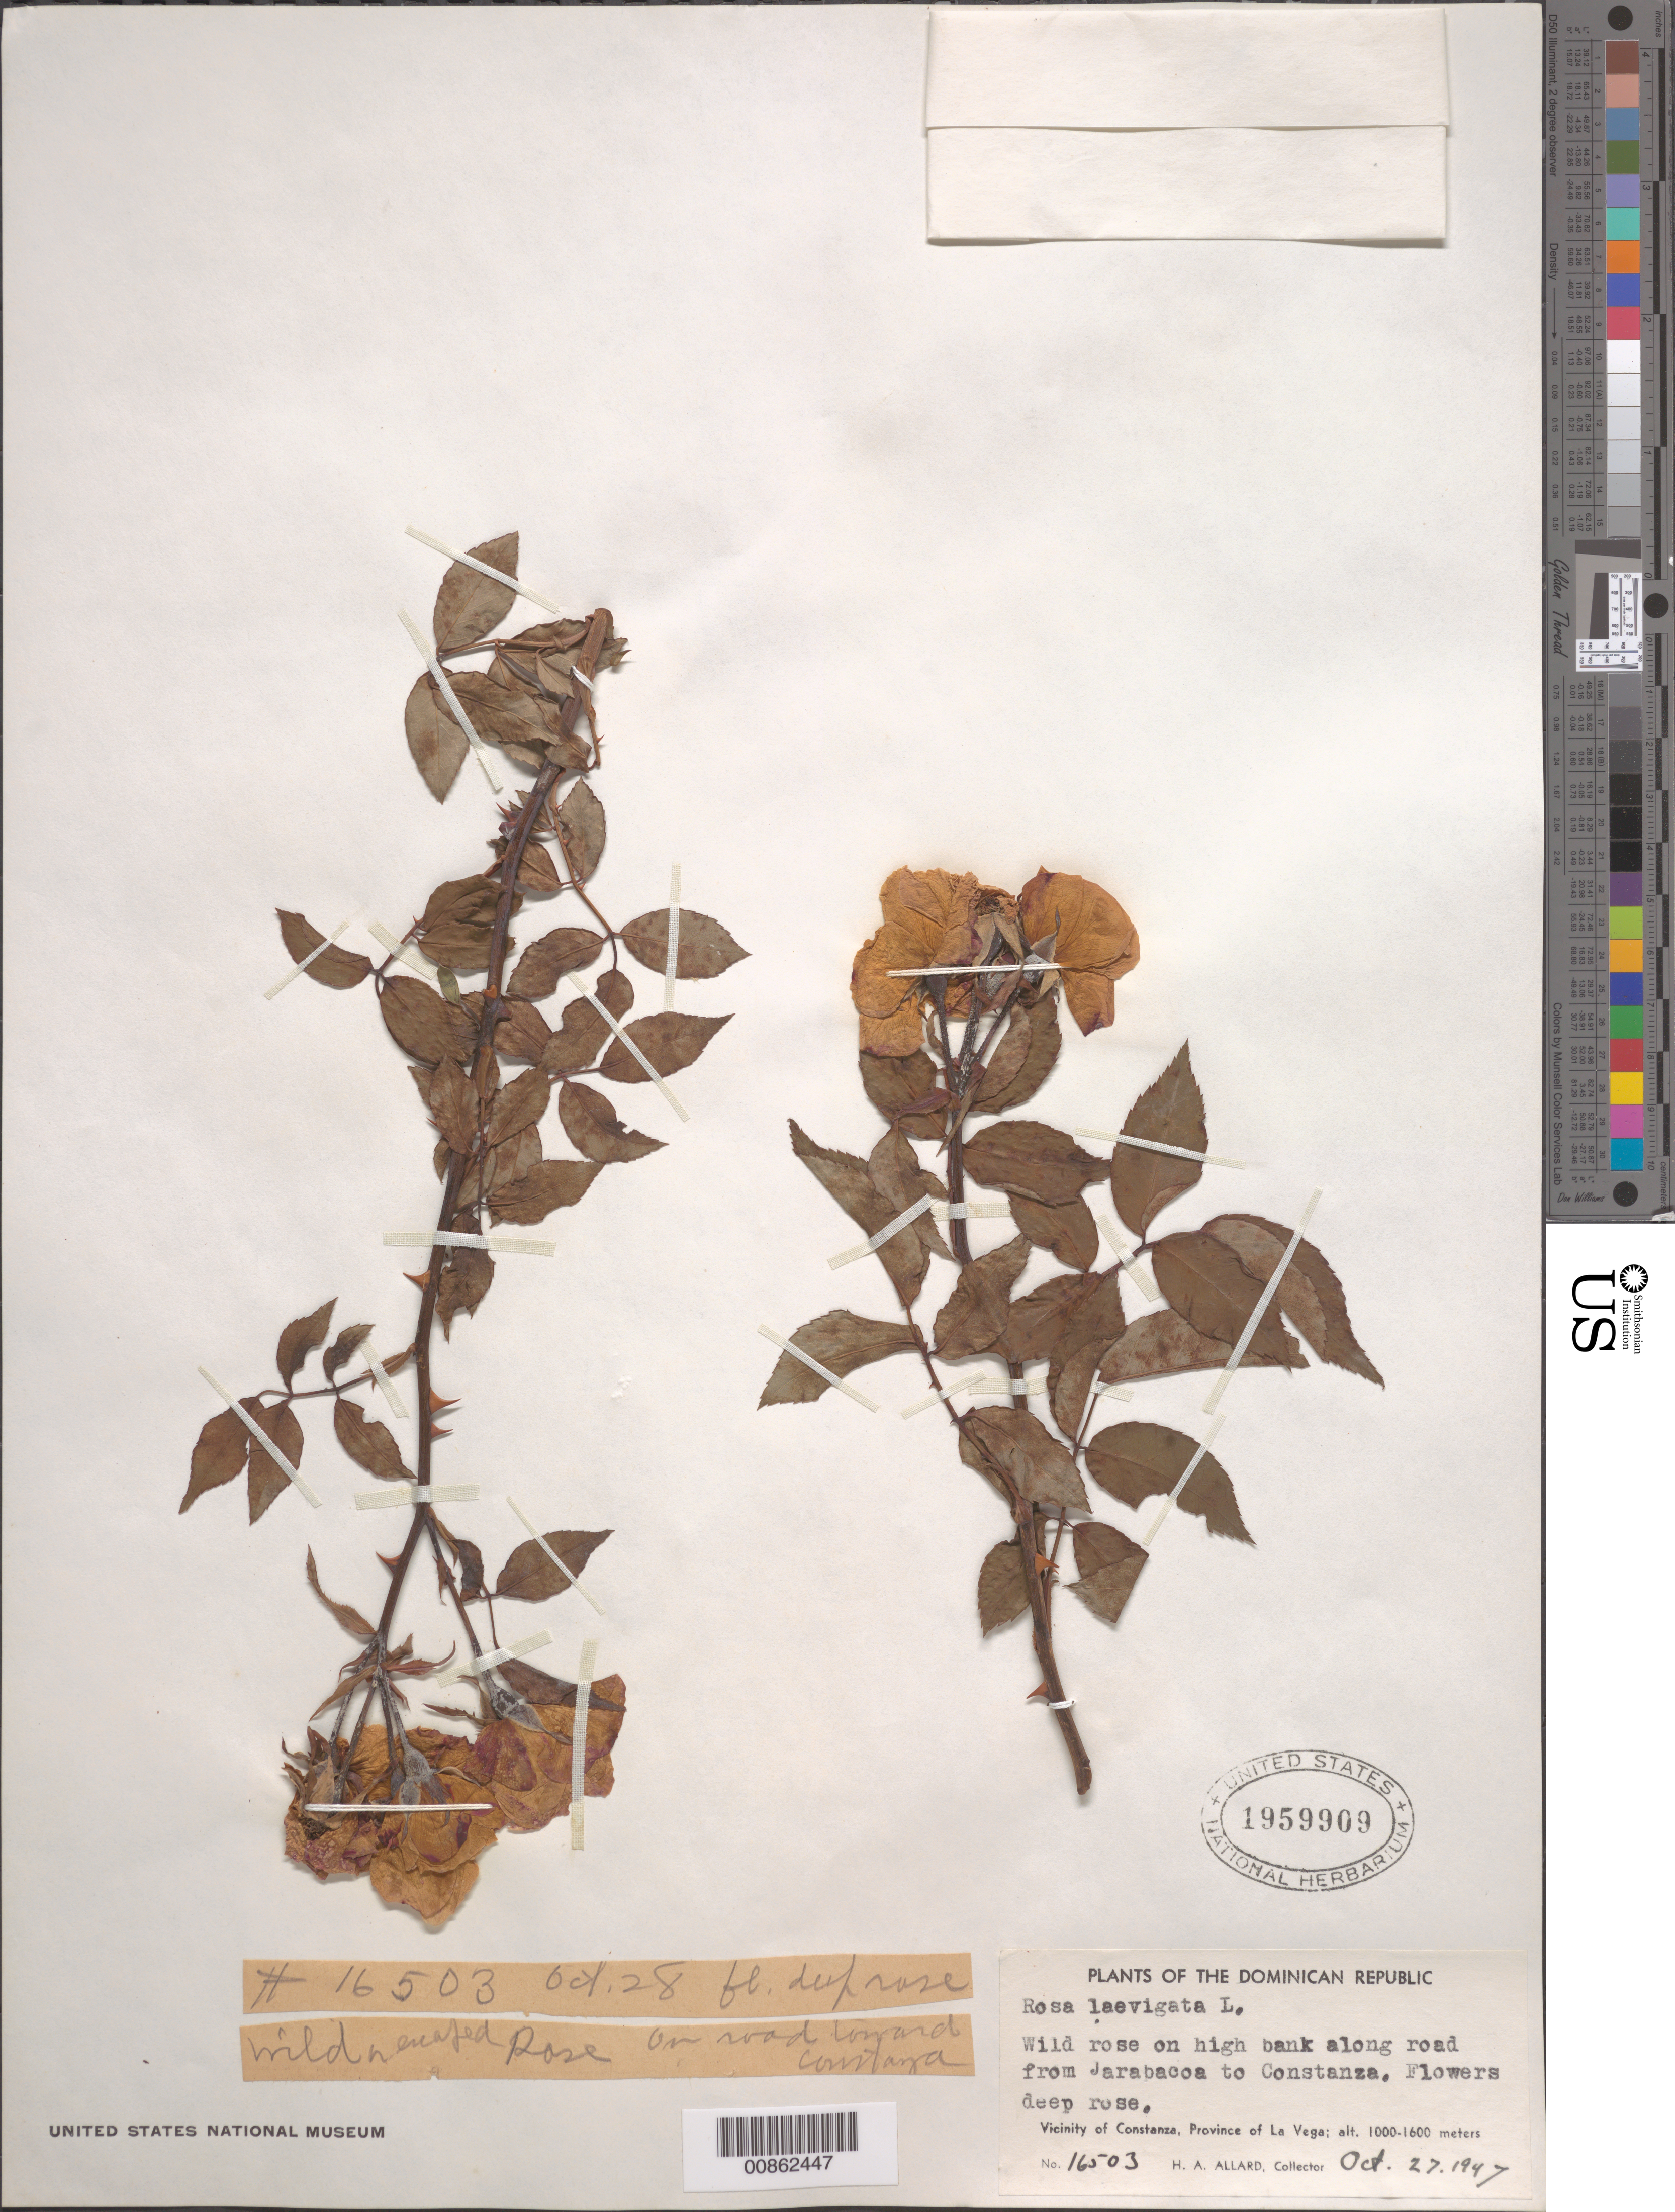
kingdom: Plantae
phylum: Tracheophyta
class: Magnoliopsida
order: Rosales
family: Rosaceae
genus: Rosa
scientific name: Rosa laevigata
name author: Michx.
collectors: H. A. Allard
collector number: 16503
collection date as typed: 27 Oct 1947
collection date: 1947-10-27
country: Dominican Republic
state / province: La Vega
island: Hispaniola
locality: Along road from Jarabacoa to Constanza.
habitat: On high bank.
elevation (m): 1000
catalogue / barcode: US 1959909